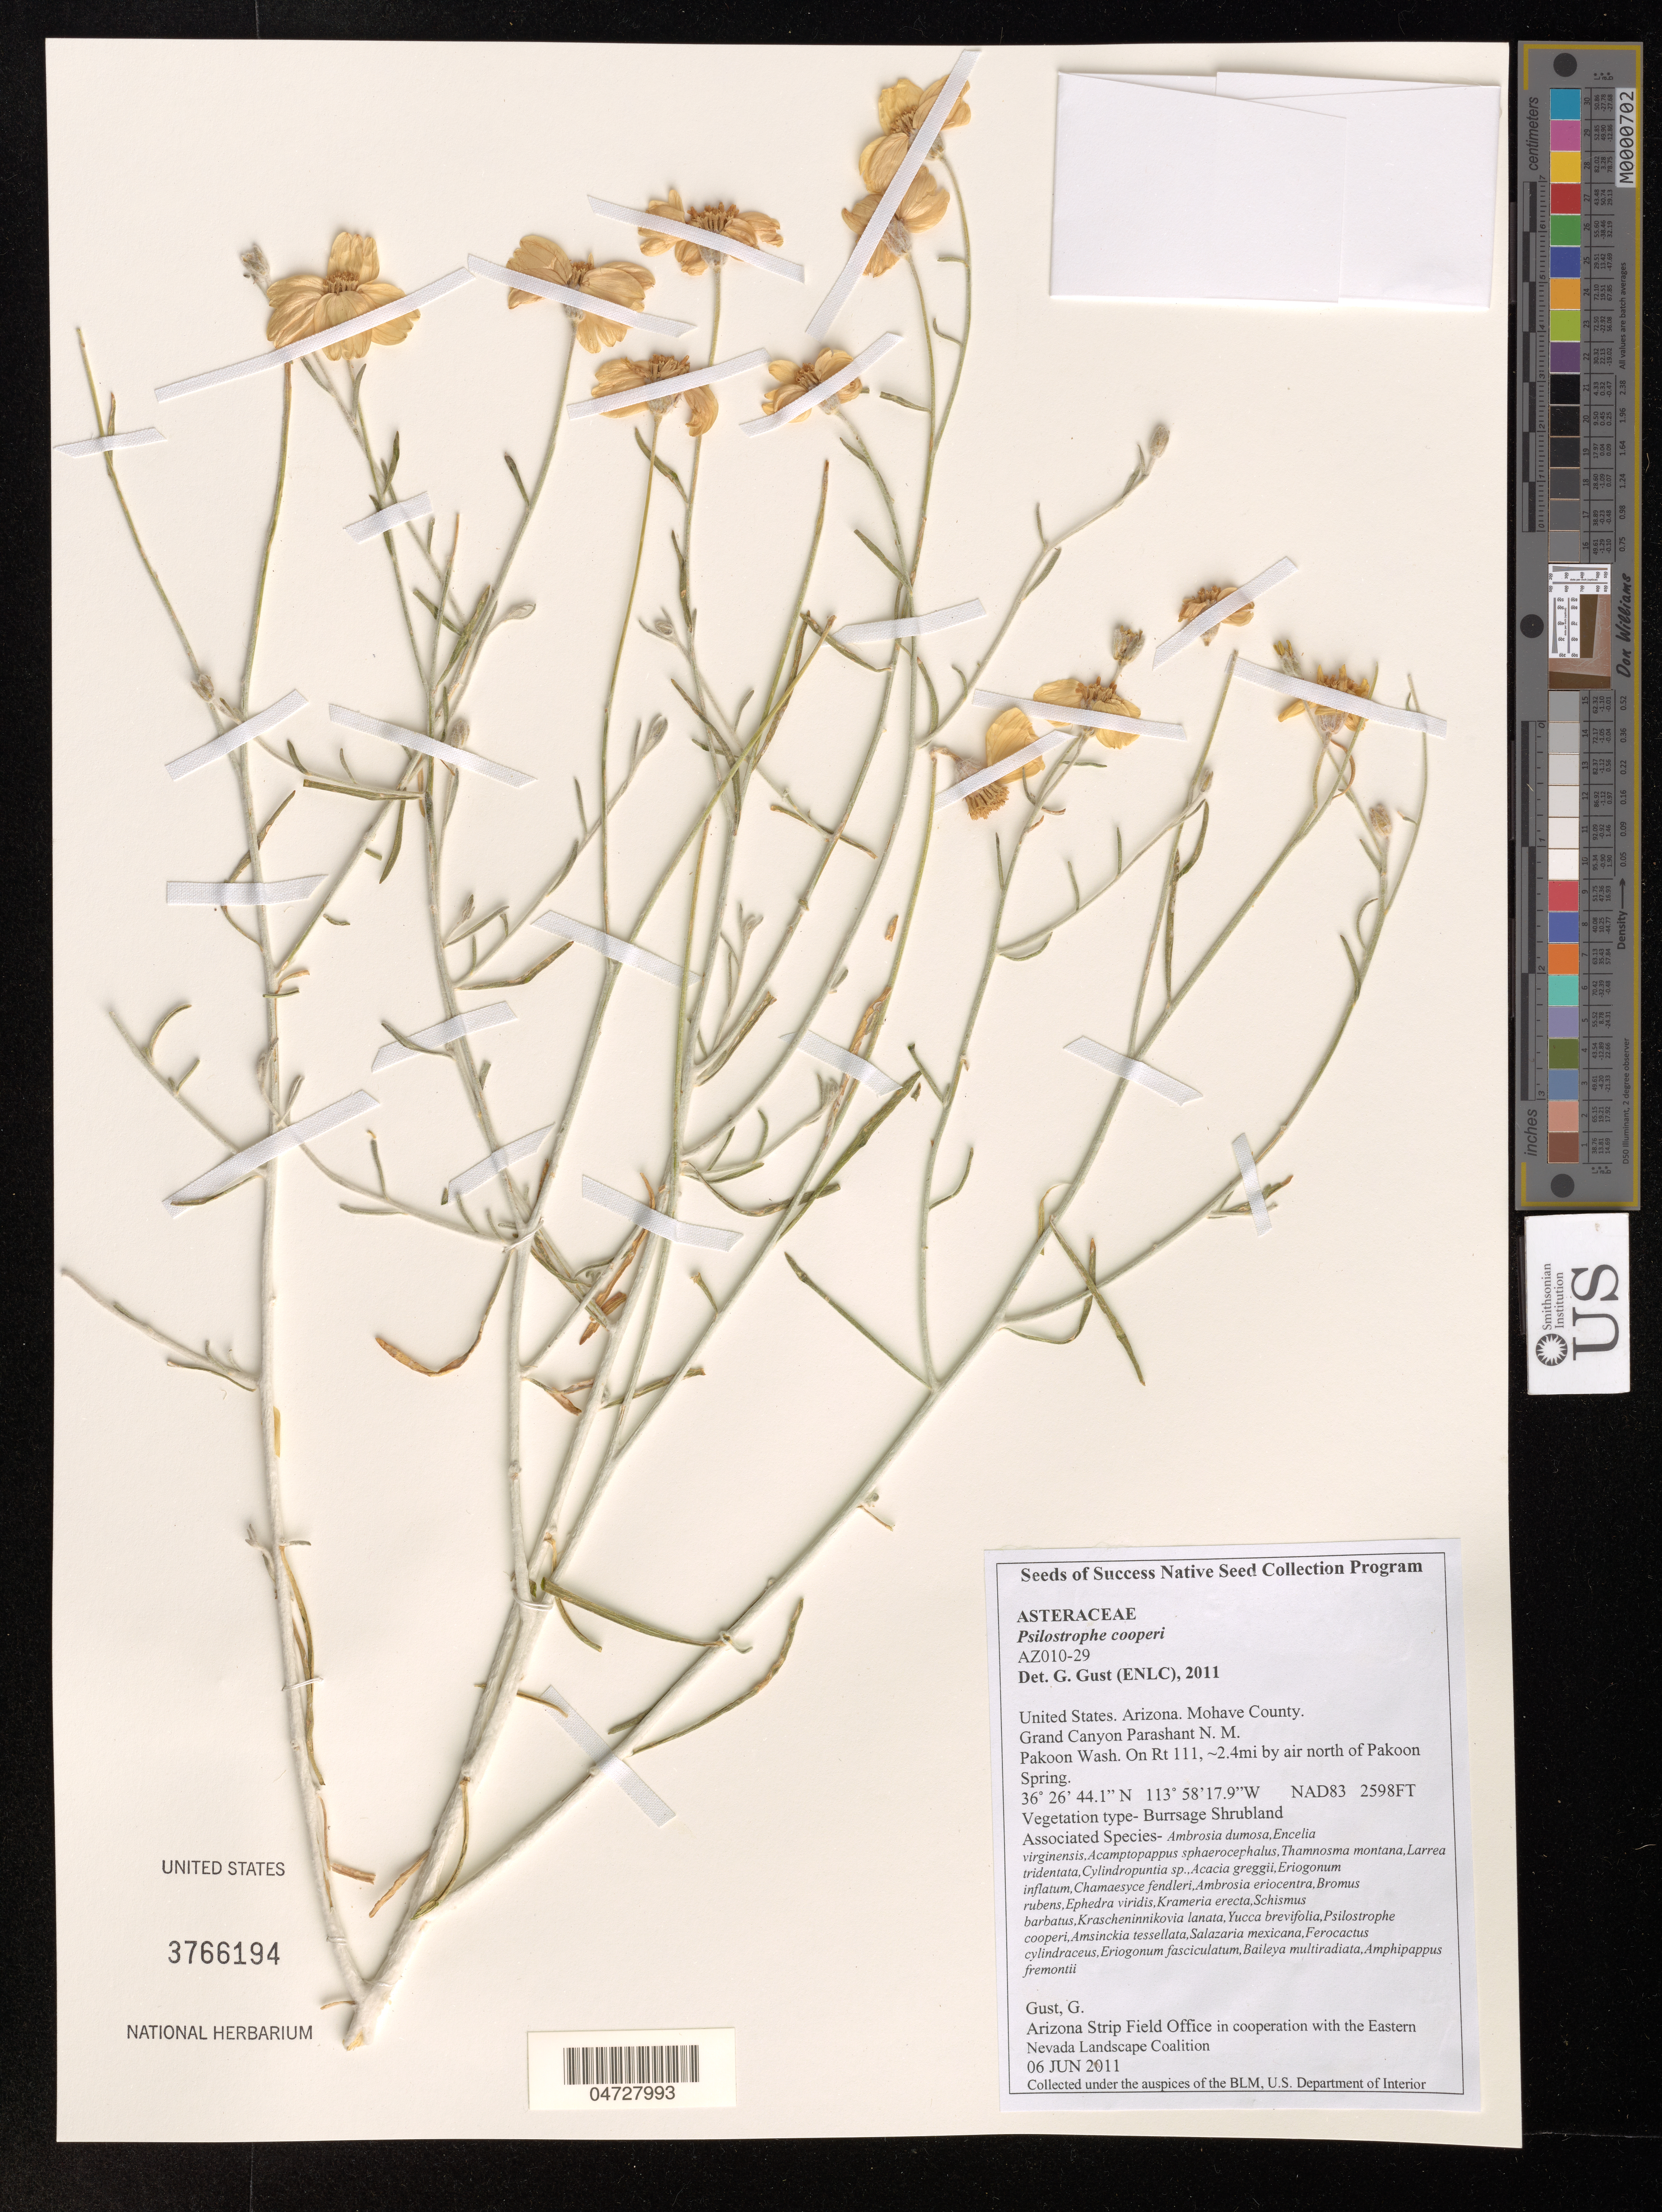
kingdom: Plantae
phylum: Tracheophyta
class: Magnoliopsida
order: Asterales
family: Asteraceae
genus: Psilostrophe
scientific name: Psilostrophe cooperi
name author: (A. Gray) Greene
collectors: G. Gust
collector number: AZ010-29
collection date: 2011-06-06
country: United States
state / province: Arizona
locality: Mohave County. Grand Canyon Parashant N. M. Pakoon Wash. On Rt 111, ~2.4mi by air north of Pakoon Spring.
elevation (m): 792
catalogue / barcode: US 3766194